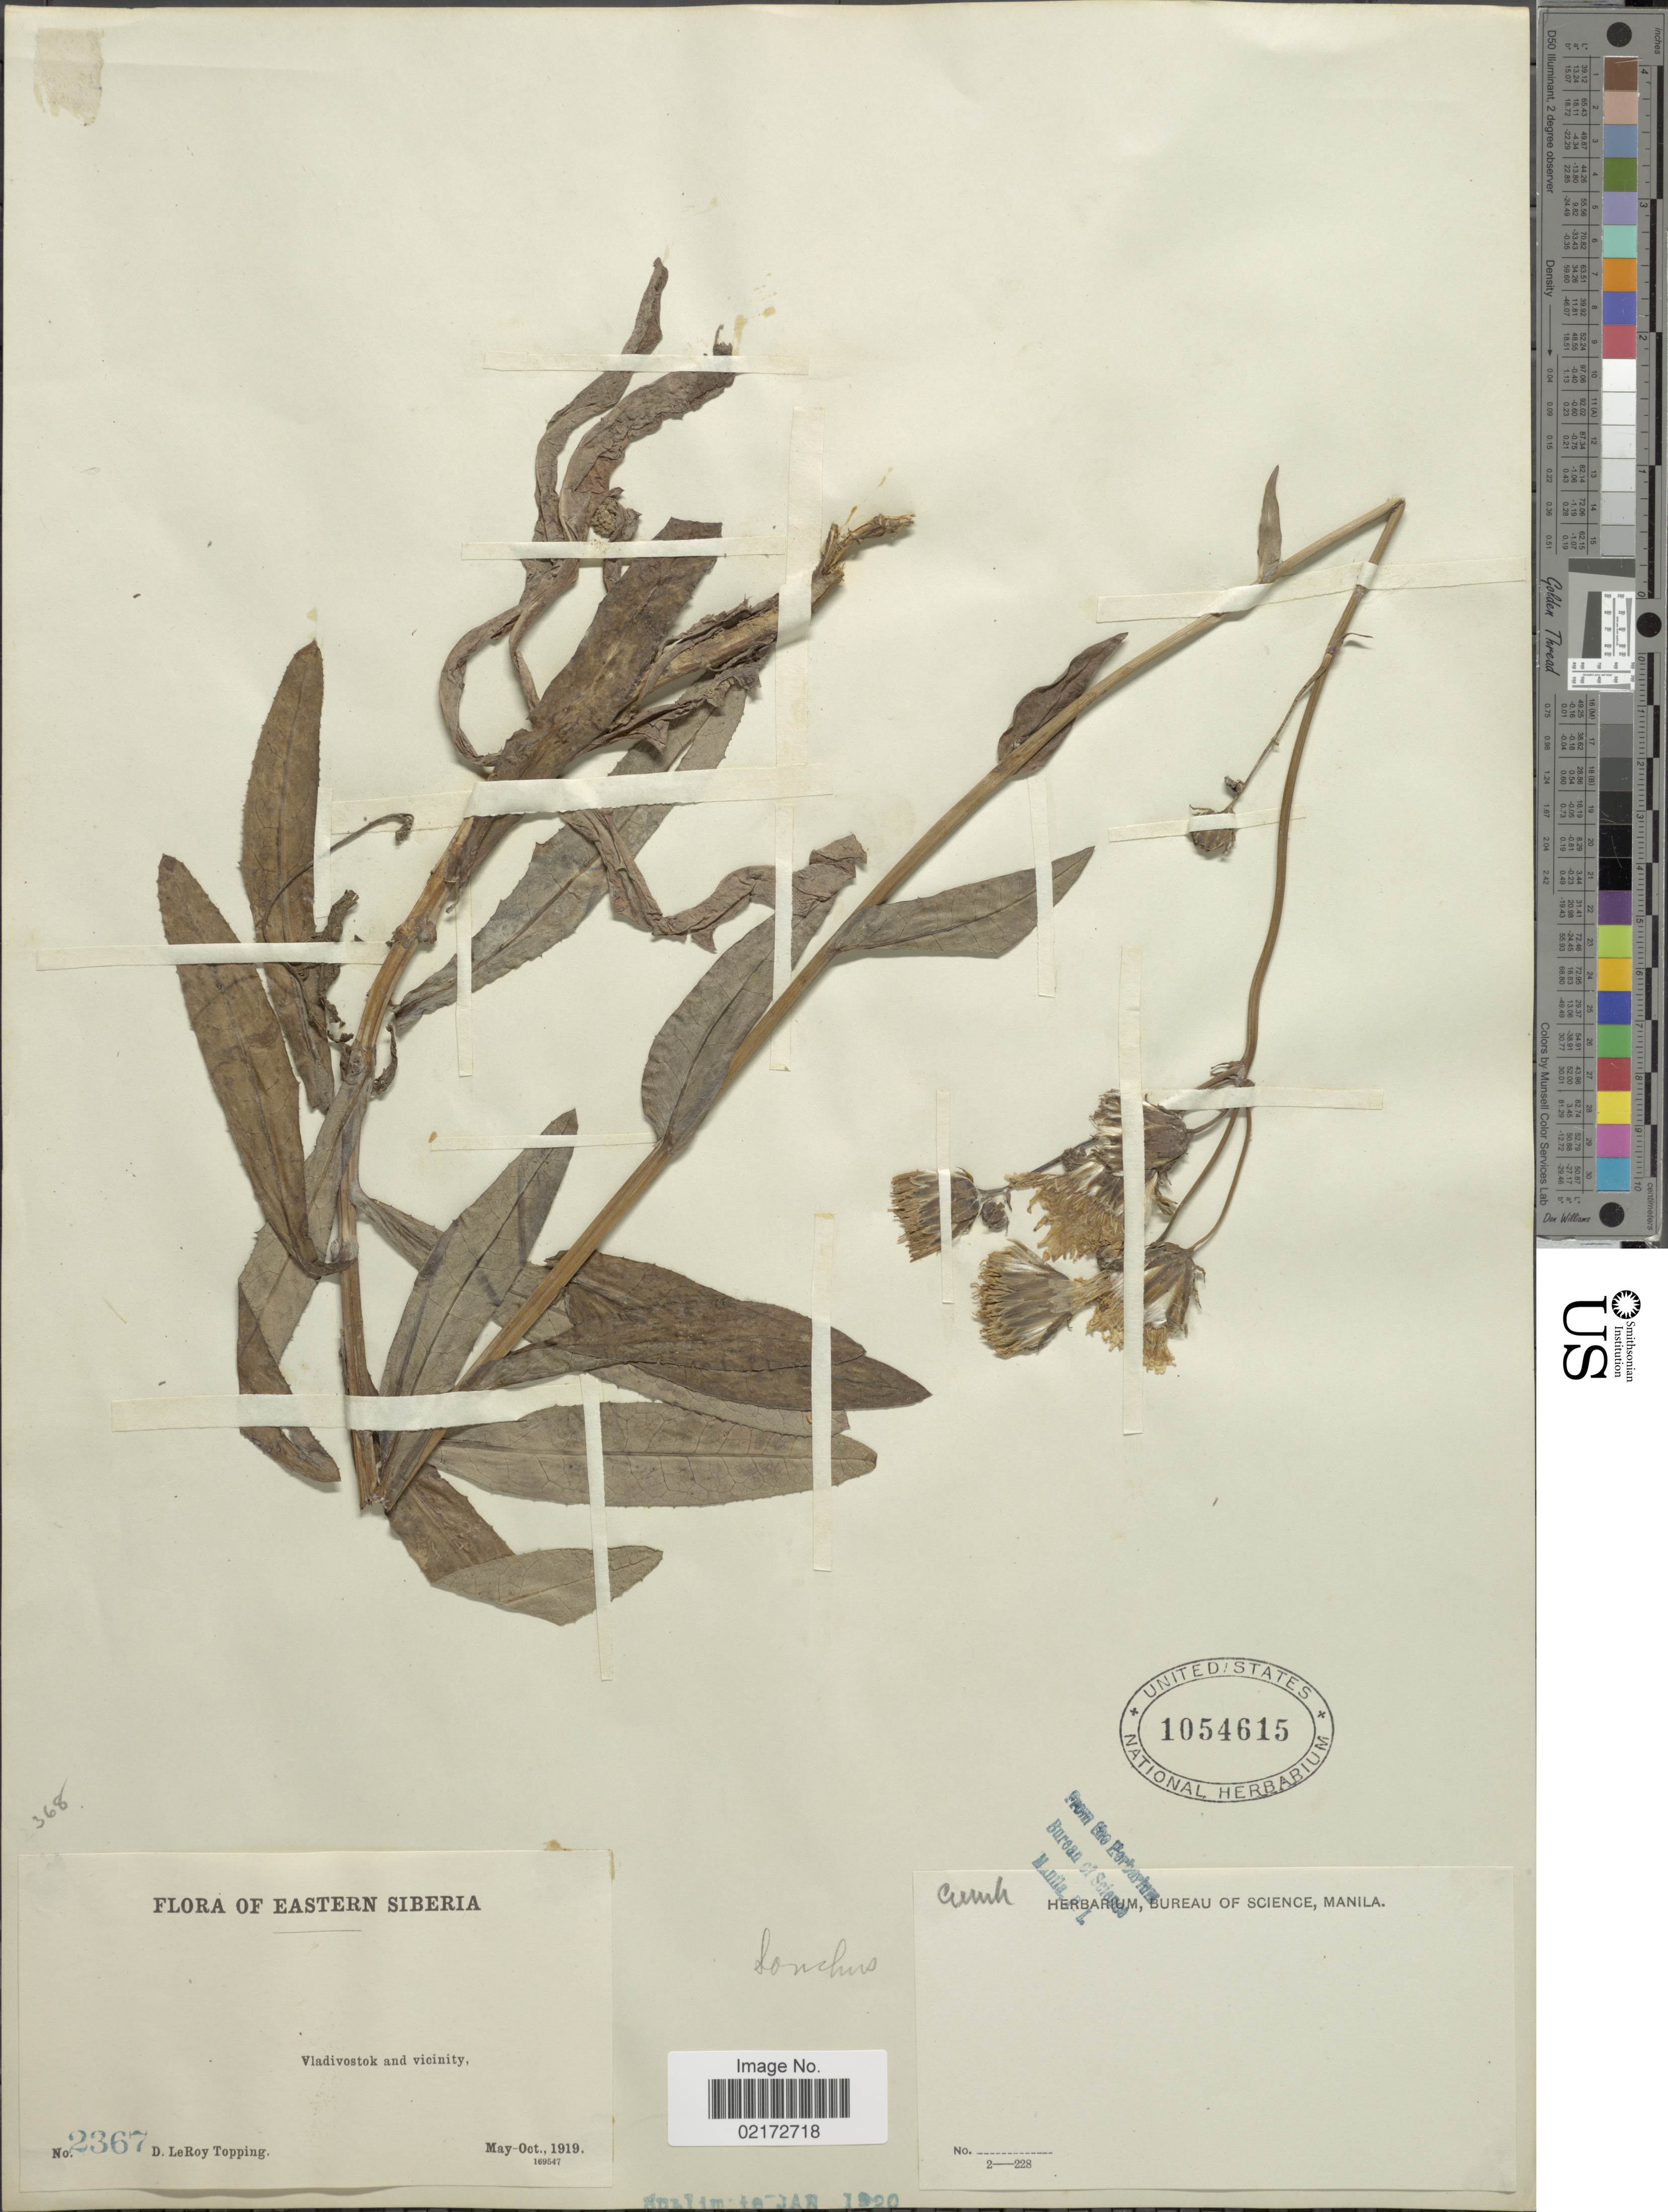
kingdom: Plantae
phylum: Tracheophyta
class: Magnoliopsida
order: Asterales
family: Asteraceae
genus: Sonchus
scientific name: Sonchus sp.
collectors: D. L. Topping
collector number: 2367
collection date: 1919-05/1919-10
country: Russian Federation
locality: Eastern Siberia. Vladivostok and vicinity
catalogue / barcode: US 1054615